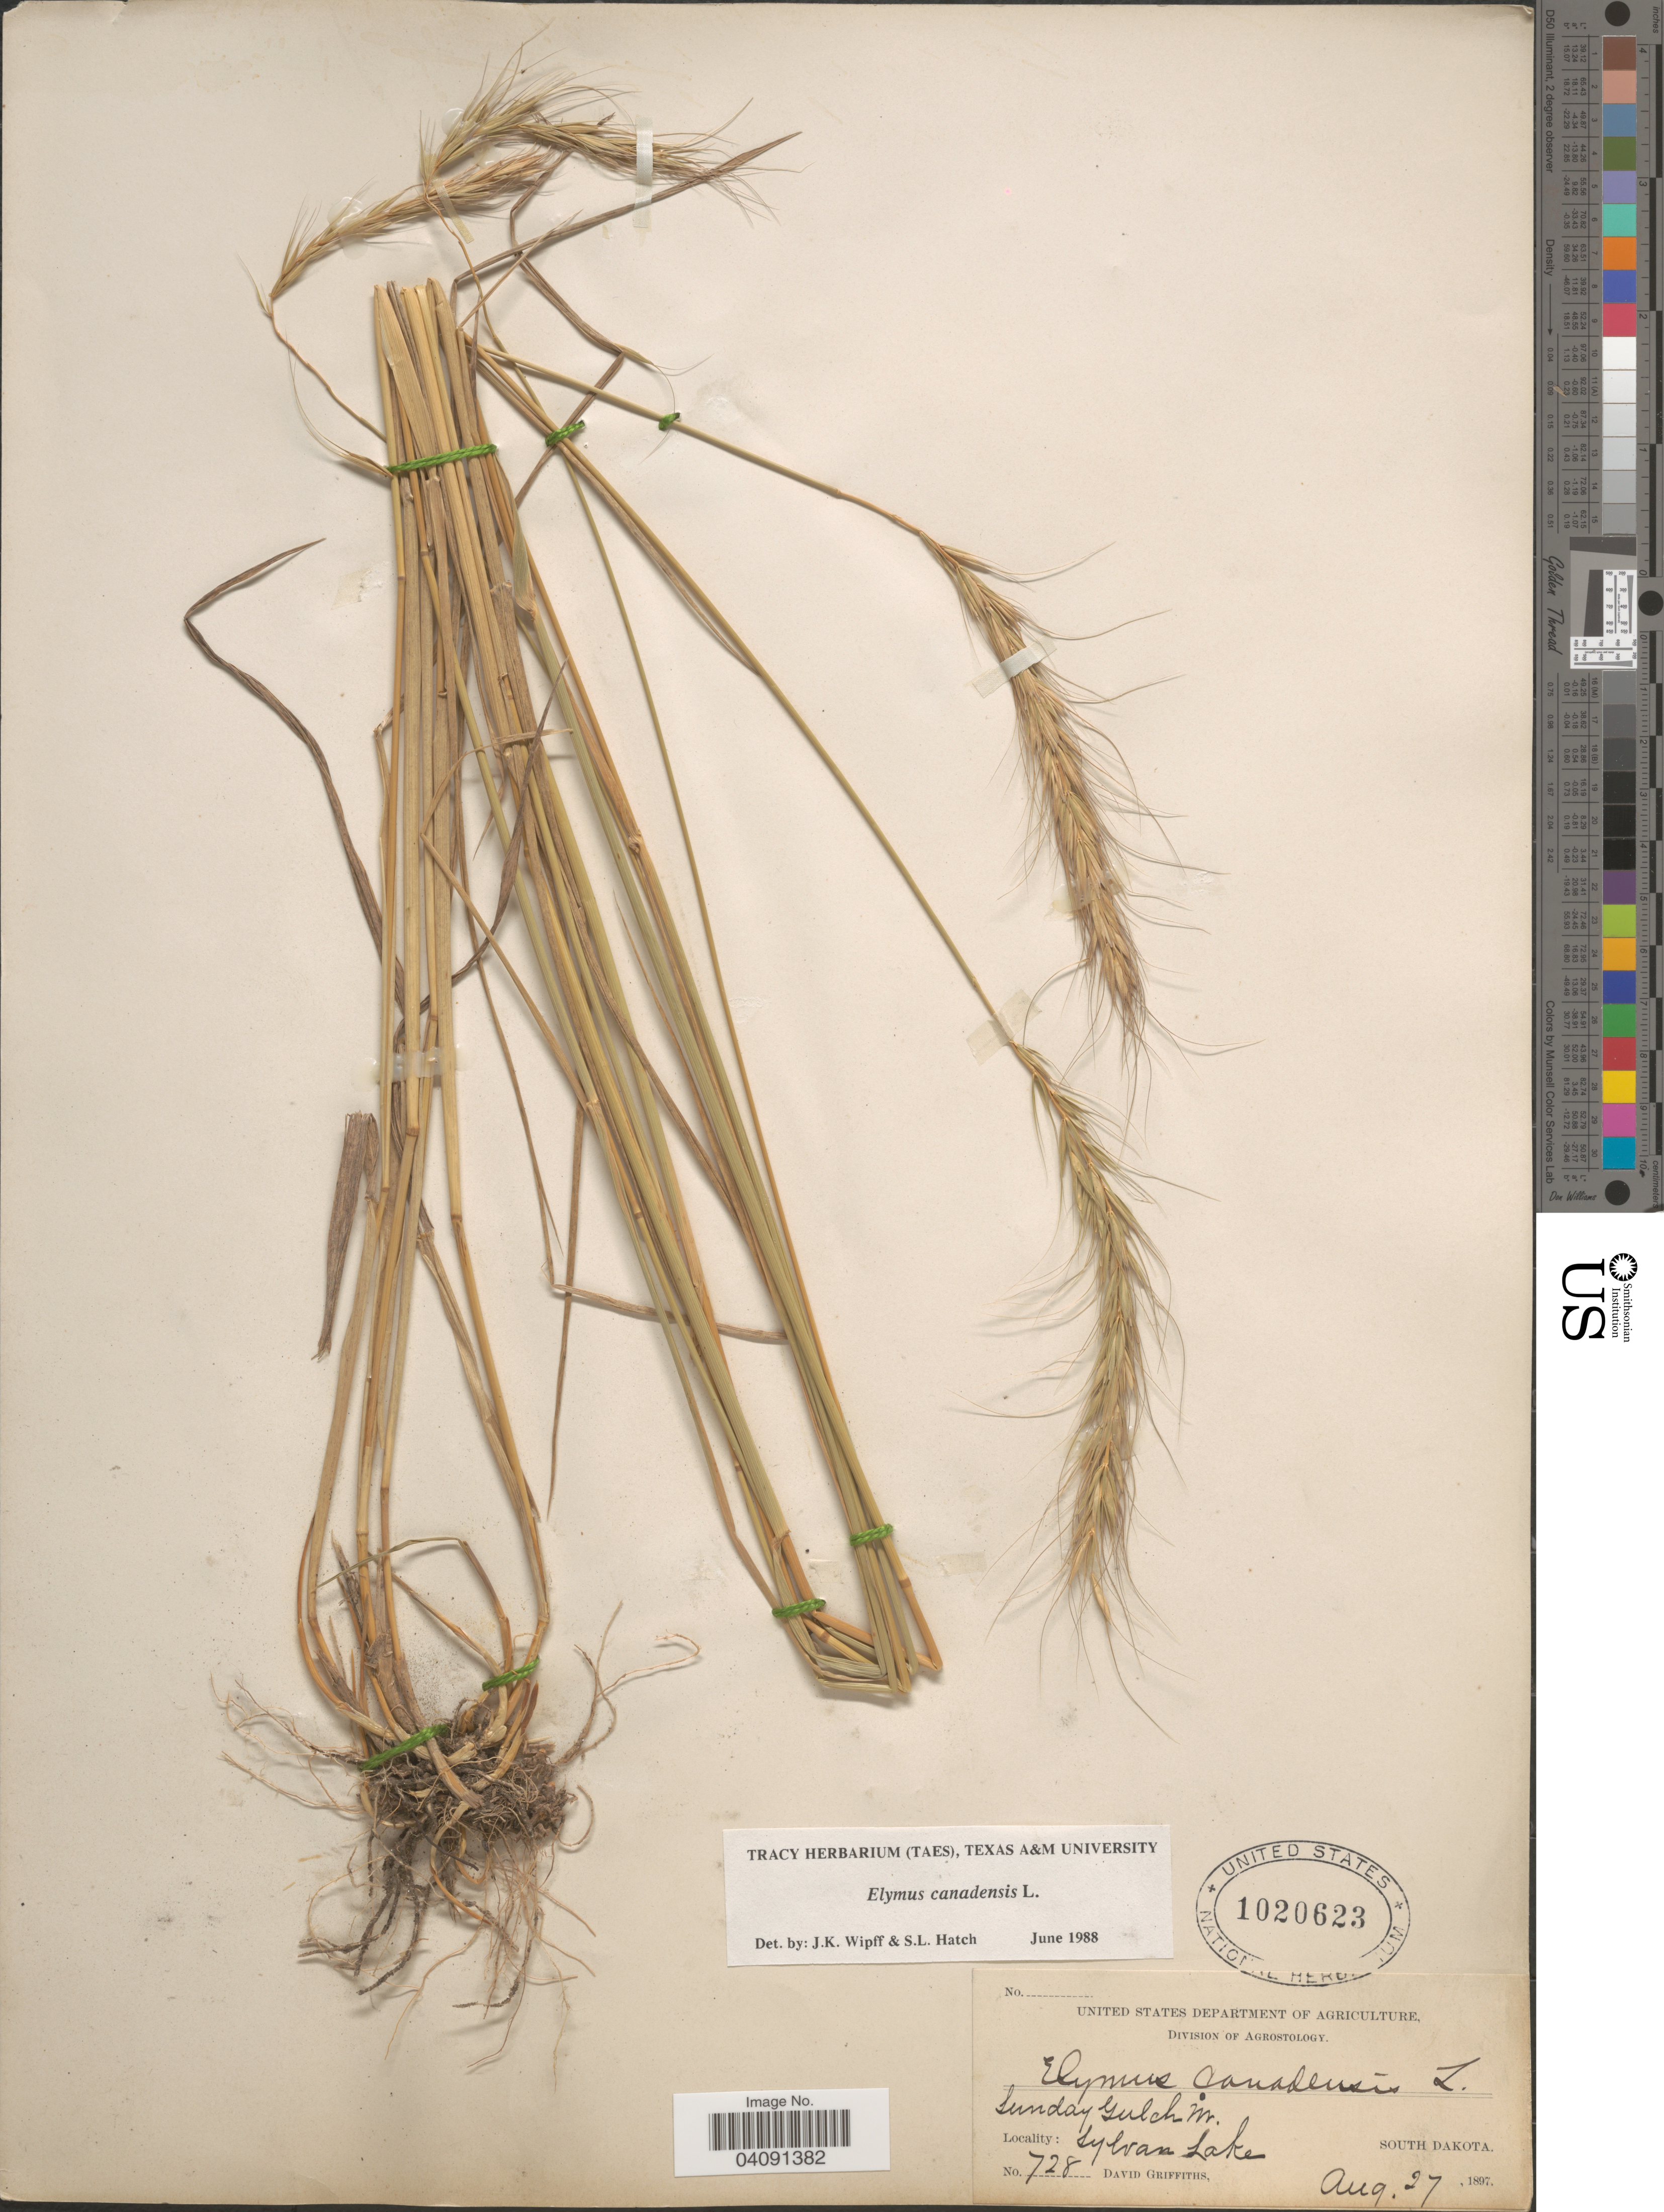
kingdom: Plantae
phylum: Tracheophyta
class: Liliopsida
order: Poales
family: Poaceae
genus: Elymus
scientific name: Elymus canadensis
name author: L.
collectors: D. Griffiths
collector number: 728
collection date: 1897-08-27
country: United States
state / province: South Dakota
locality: Sunday Gulch M. Sylvan Lake.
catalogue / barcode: US 1020623